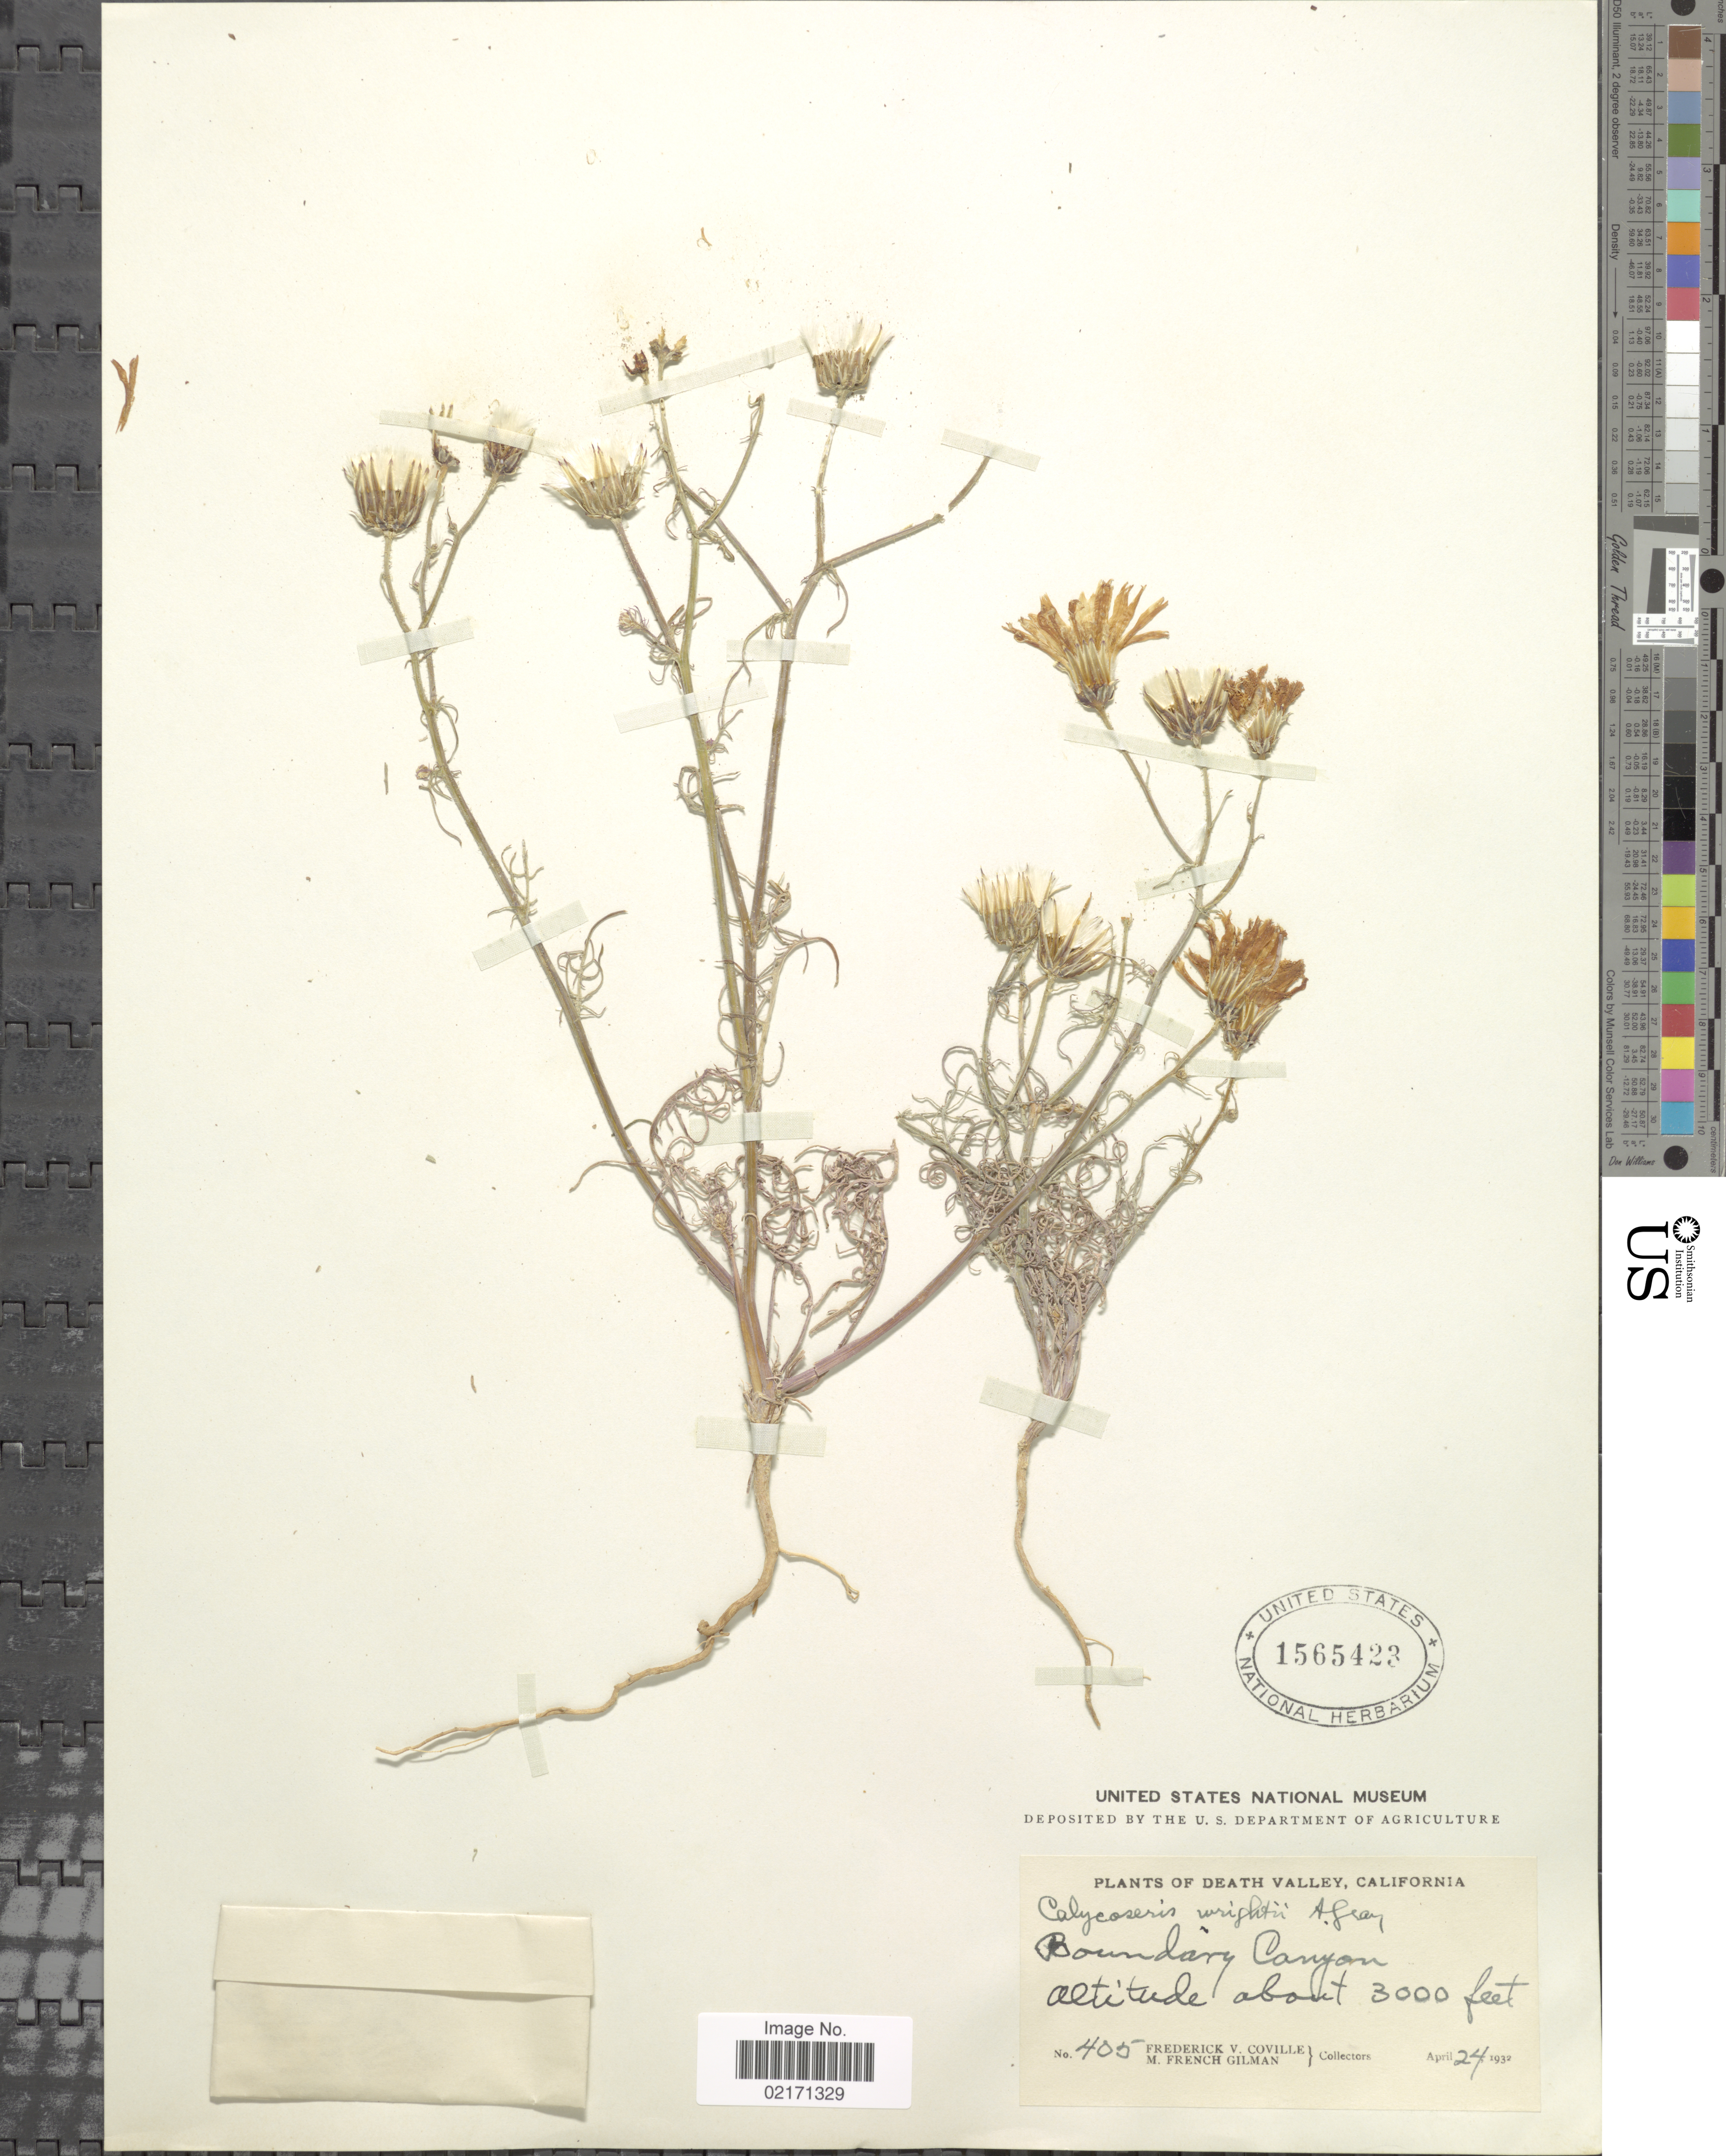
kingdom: Plantae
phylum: Tracheophyta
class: Magnoliopsida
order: Asterales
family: Asteraceae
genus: Calycoseris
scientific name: Calycoseris wrightii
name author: A. Gray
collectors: F. V. Coville & M. F. Gilman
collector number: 405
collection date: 1932-04-24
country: United States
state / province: California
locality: Death Valley. Boundary Canyon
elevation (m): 914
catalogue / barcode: US 1565423